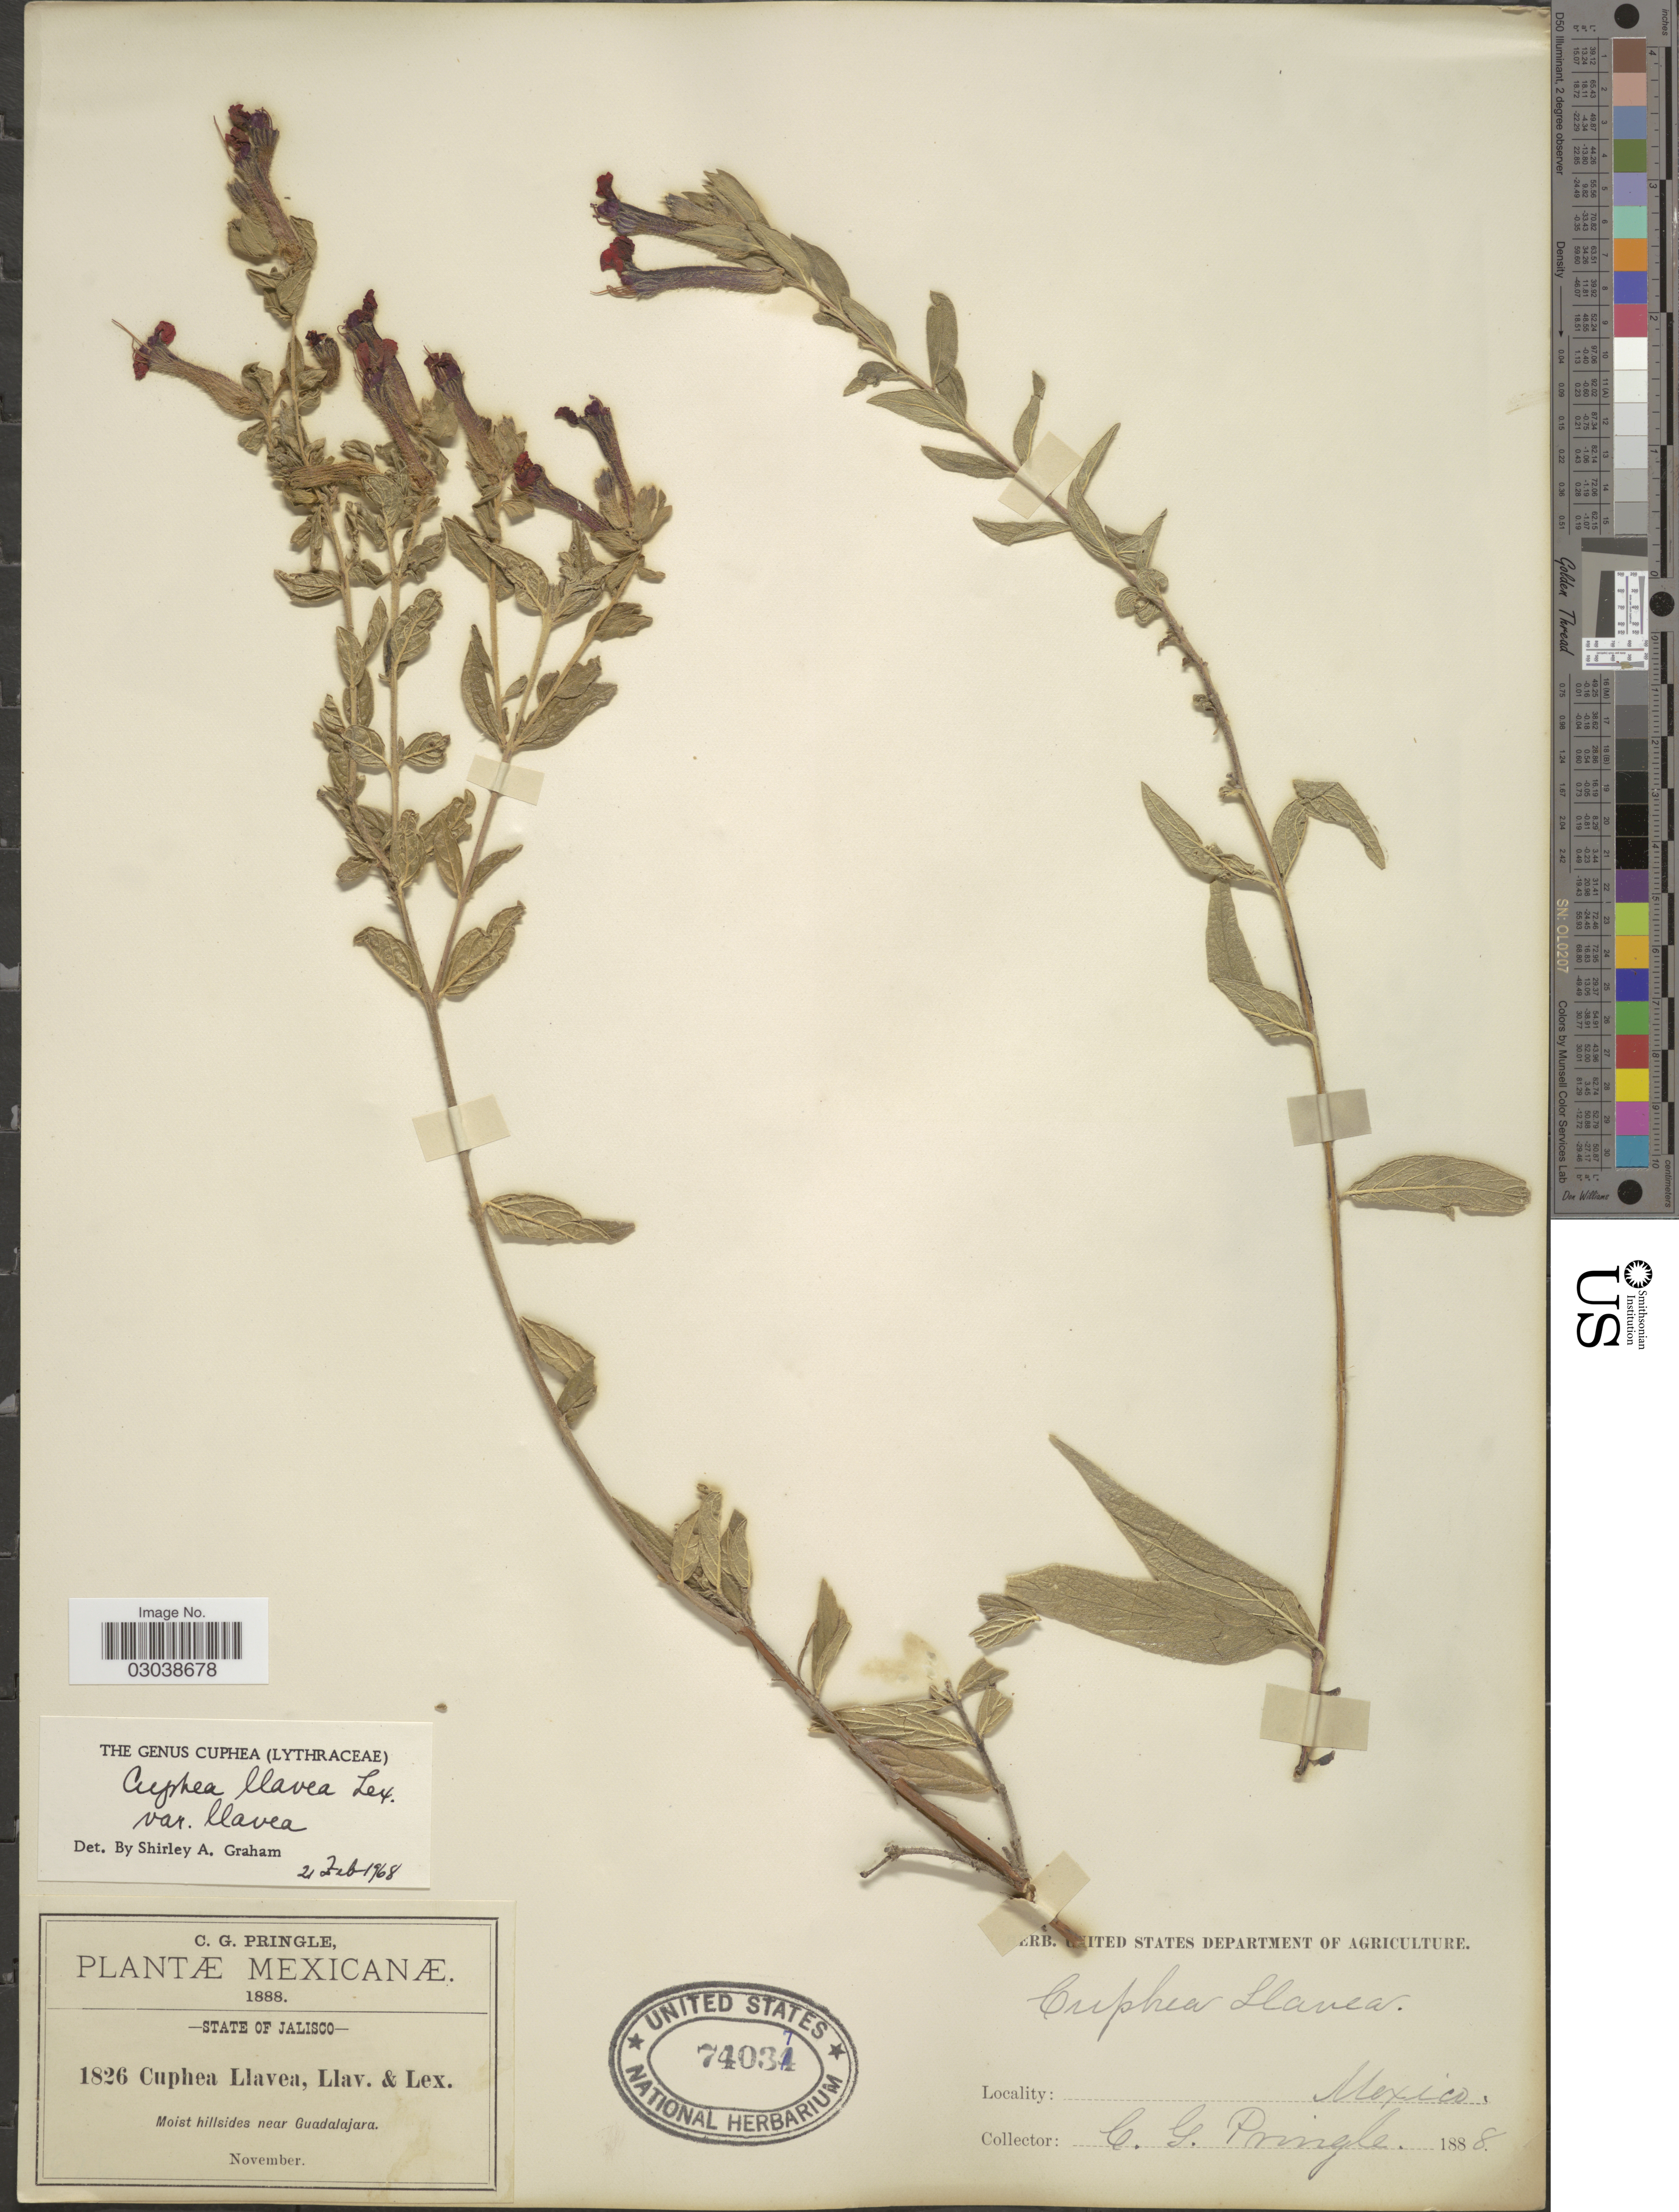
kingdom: Plantae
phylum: Tracheophyta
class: Magnoliopsida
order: Myrtales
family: Lythraceae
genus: Cuphea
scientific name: Cuphea llavea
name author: Lex.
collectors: C. G. Pringle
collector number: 1826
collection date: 1888-11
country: Mexico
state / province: Jalisco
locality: Moist hillside near Guadalajara.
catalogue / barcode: US 74037